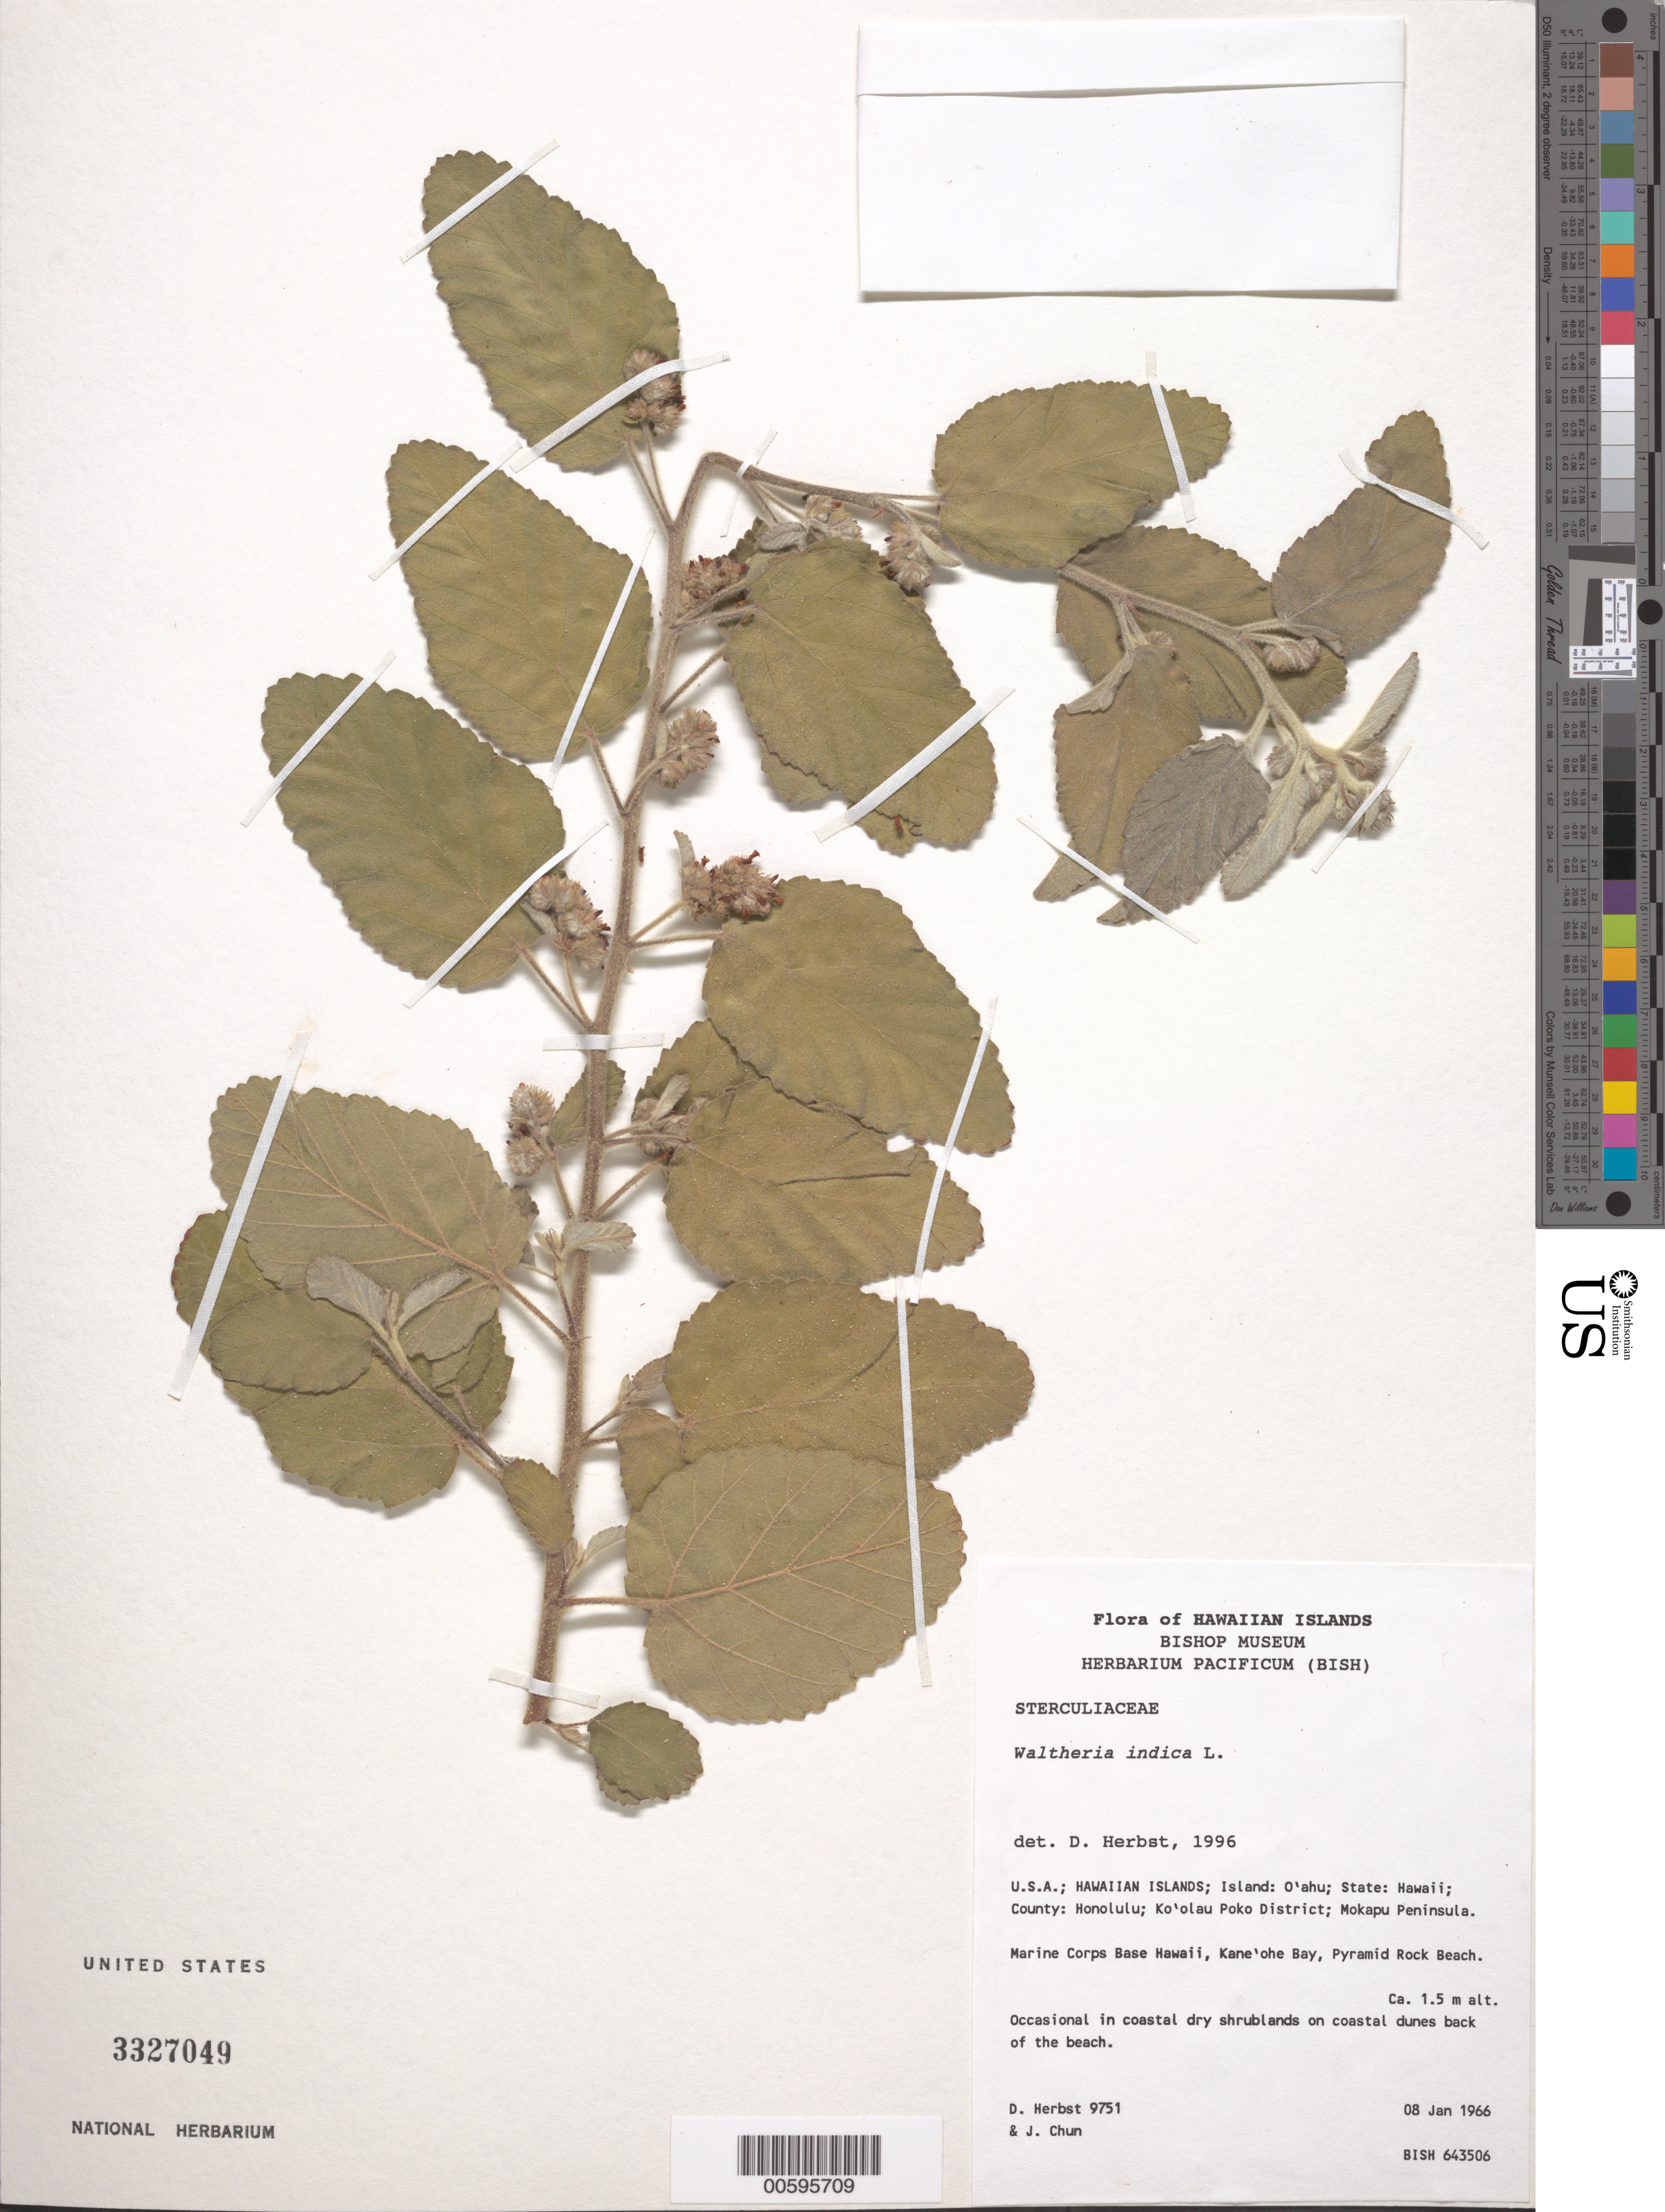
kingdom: Plantae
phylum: Tracheophyta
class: Magnoliopsida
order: Malvales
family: Malvaceae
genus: Waltheria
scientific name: Waltheria indica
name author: L.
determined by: Herbst, D. R.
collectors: D. R. Herbst & J. Chun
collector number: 9751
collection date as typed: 8 Jan 1966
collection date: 1966-01-08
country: United States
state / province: Hawaii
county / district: Honolulu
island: Oahu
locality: County: Honolulu; Ko'olau Poko Dist; Mokapu Peninsula, Marine Corps Base, Kane'ohe Bay, Pyramid Rock Beach.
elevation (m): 1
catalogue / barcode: US 3327049